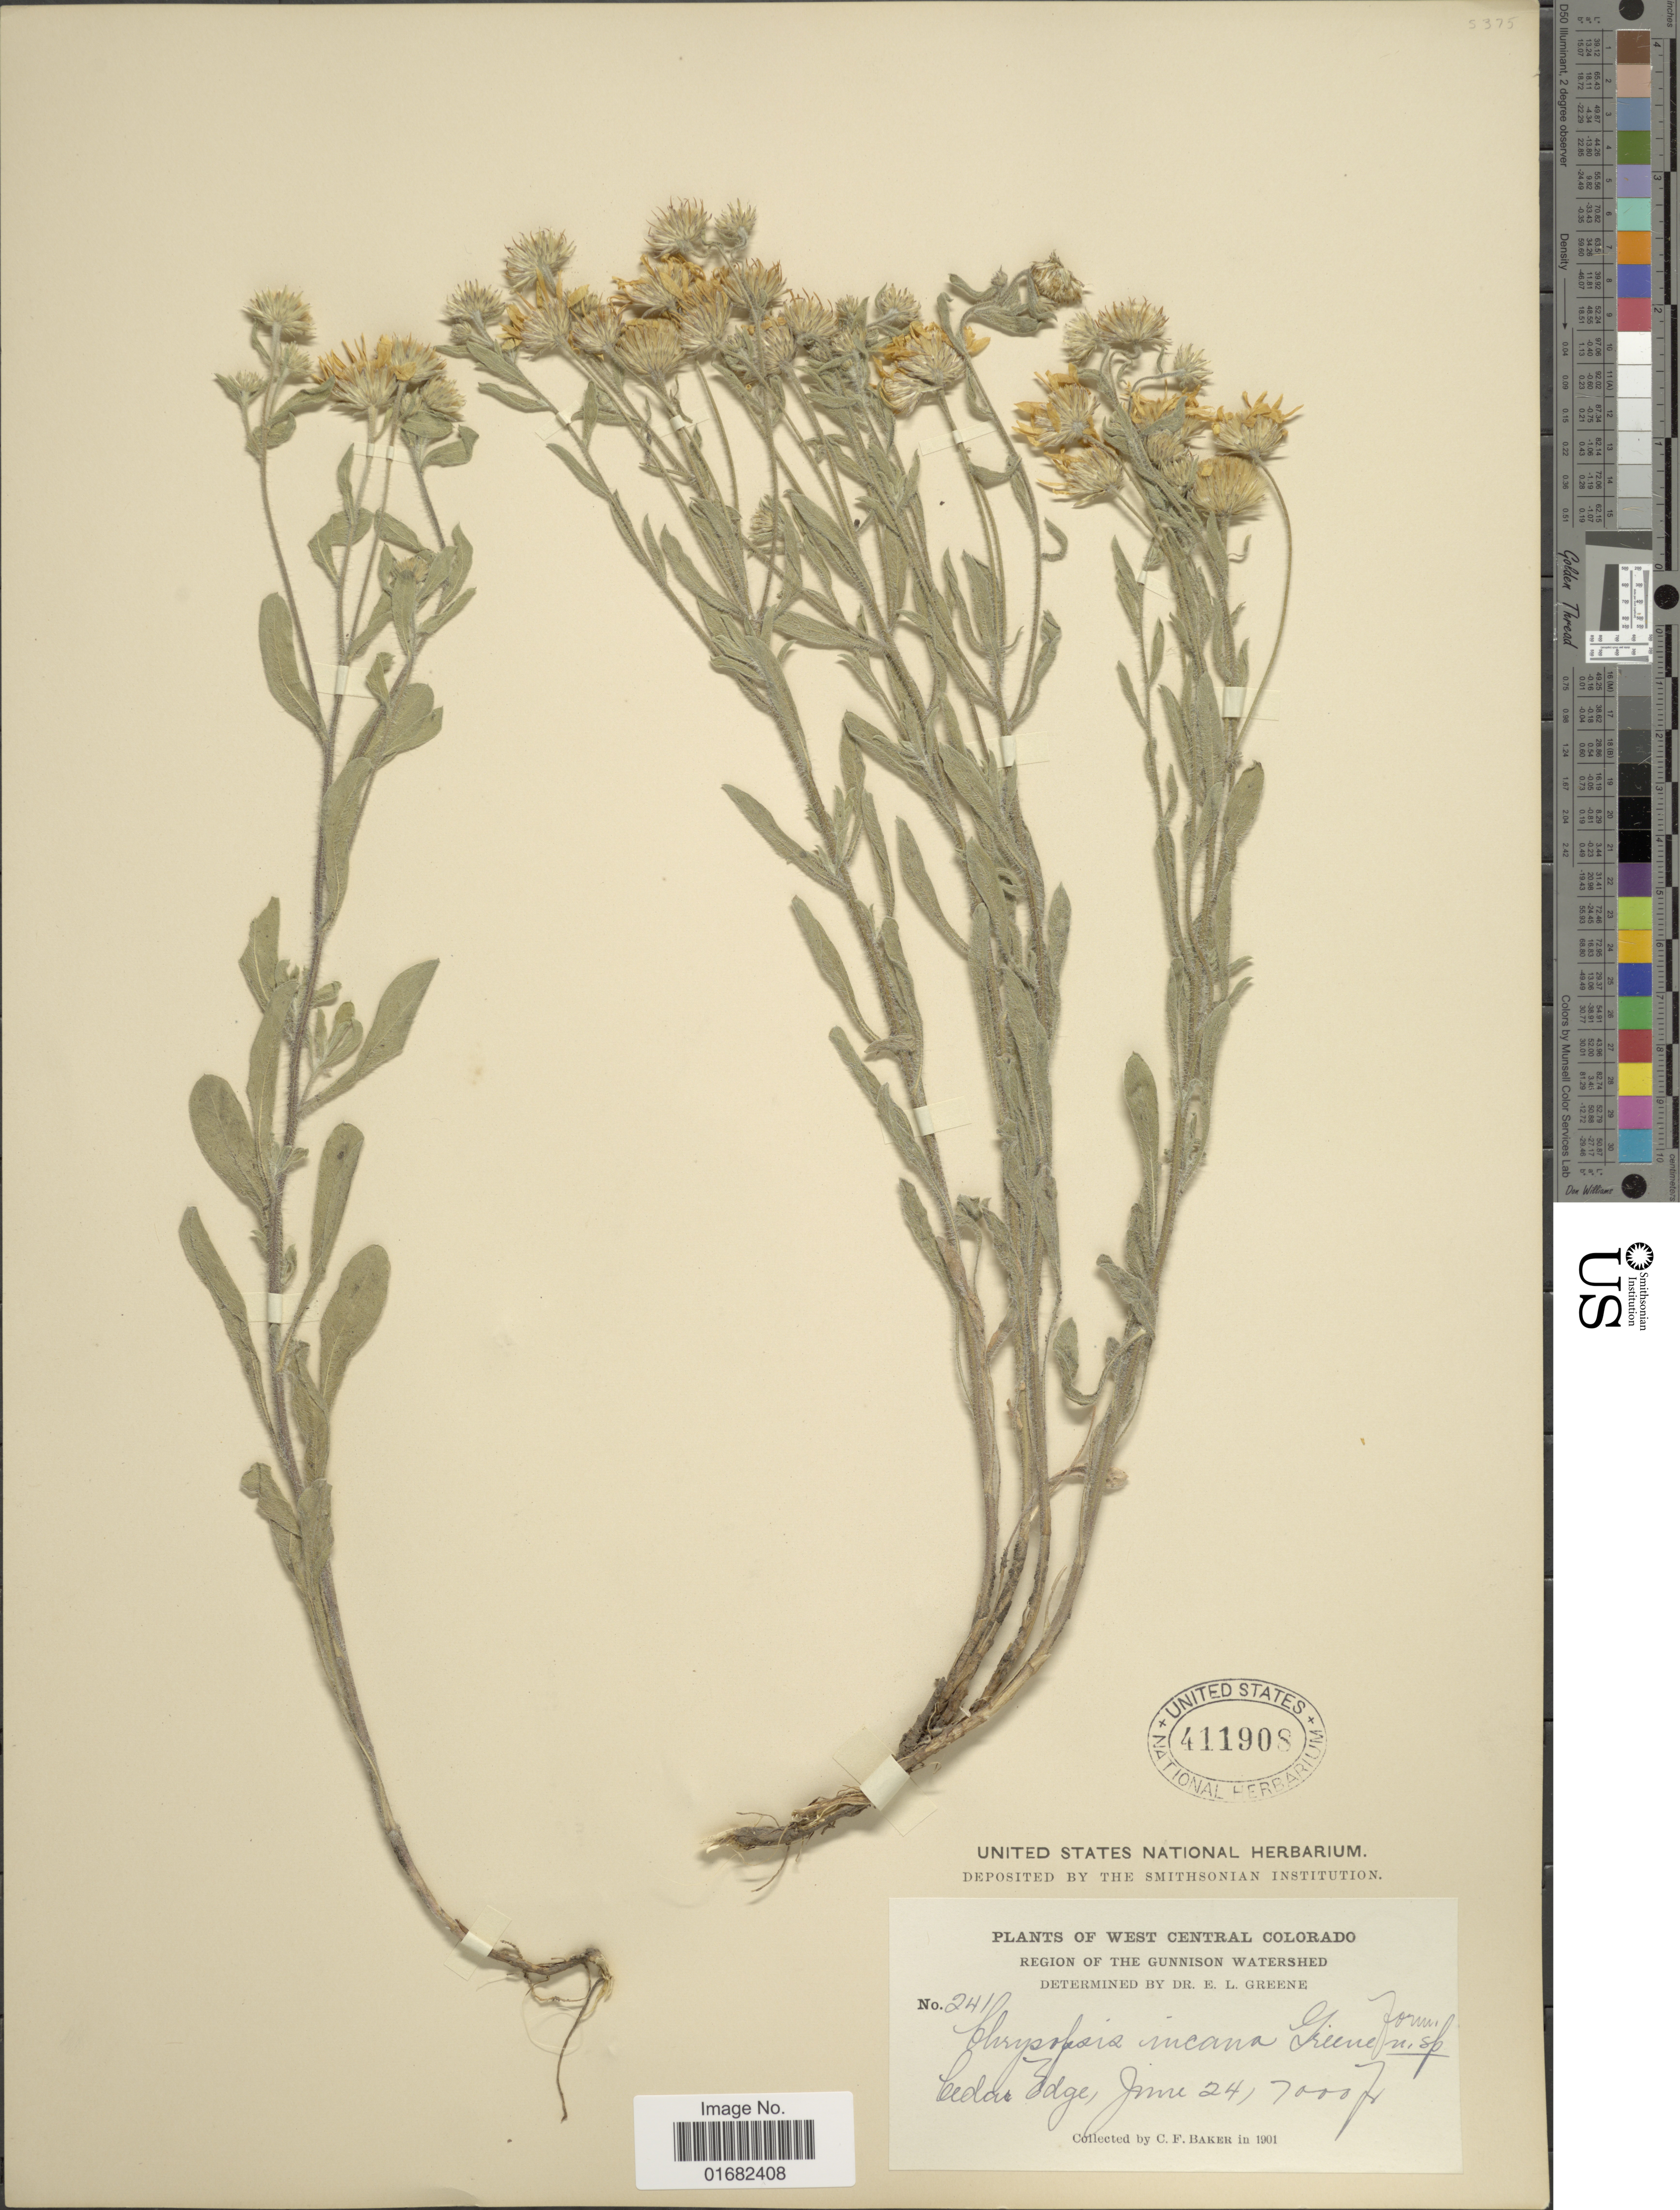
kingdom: Plantae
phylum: Tracheophyta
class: Magnoliopsida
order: Asterales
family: Asteraceae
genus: Heterotheca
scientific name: Heterotheca incana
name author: Greene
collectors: C. F. Baker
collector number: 241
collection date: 1901-06-24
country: United States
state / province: Colorado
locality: West Central Colorado. Region of the Gunnison Watershed. Cedar Edge.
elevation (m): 2134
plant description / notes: No precise locality correction needed.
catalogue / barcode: US 411908